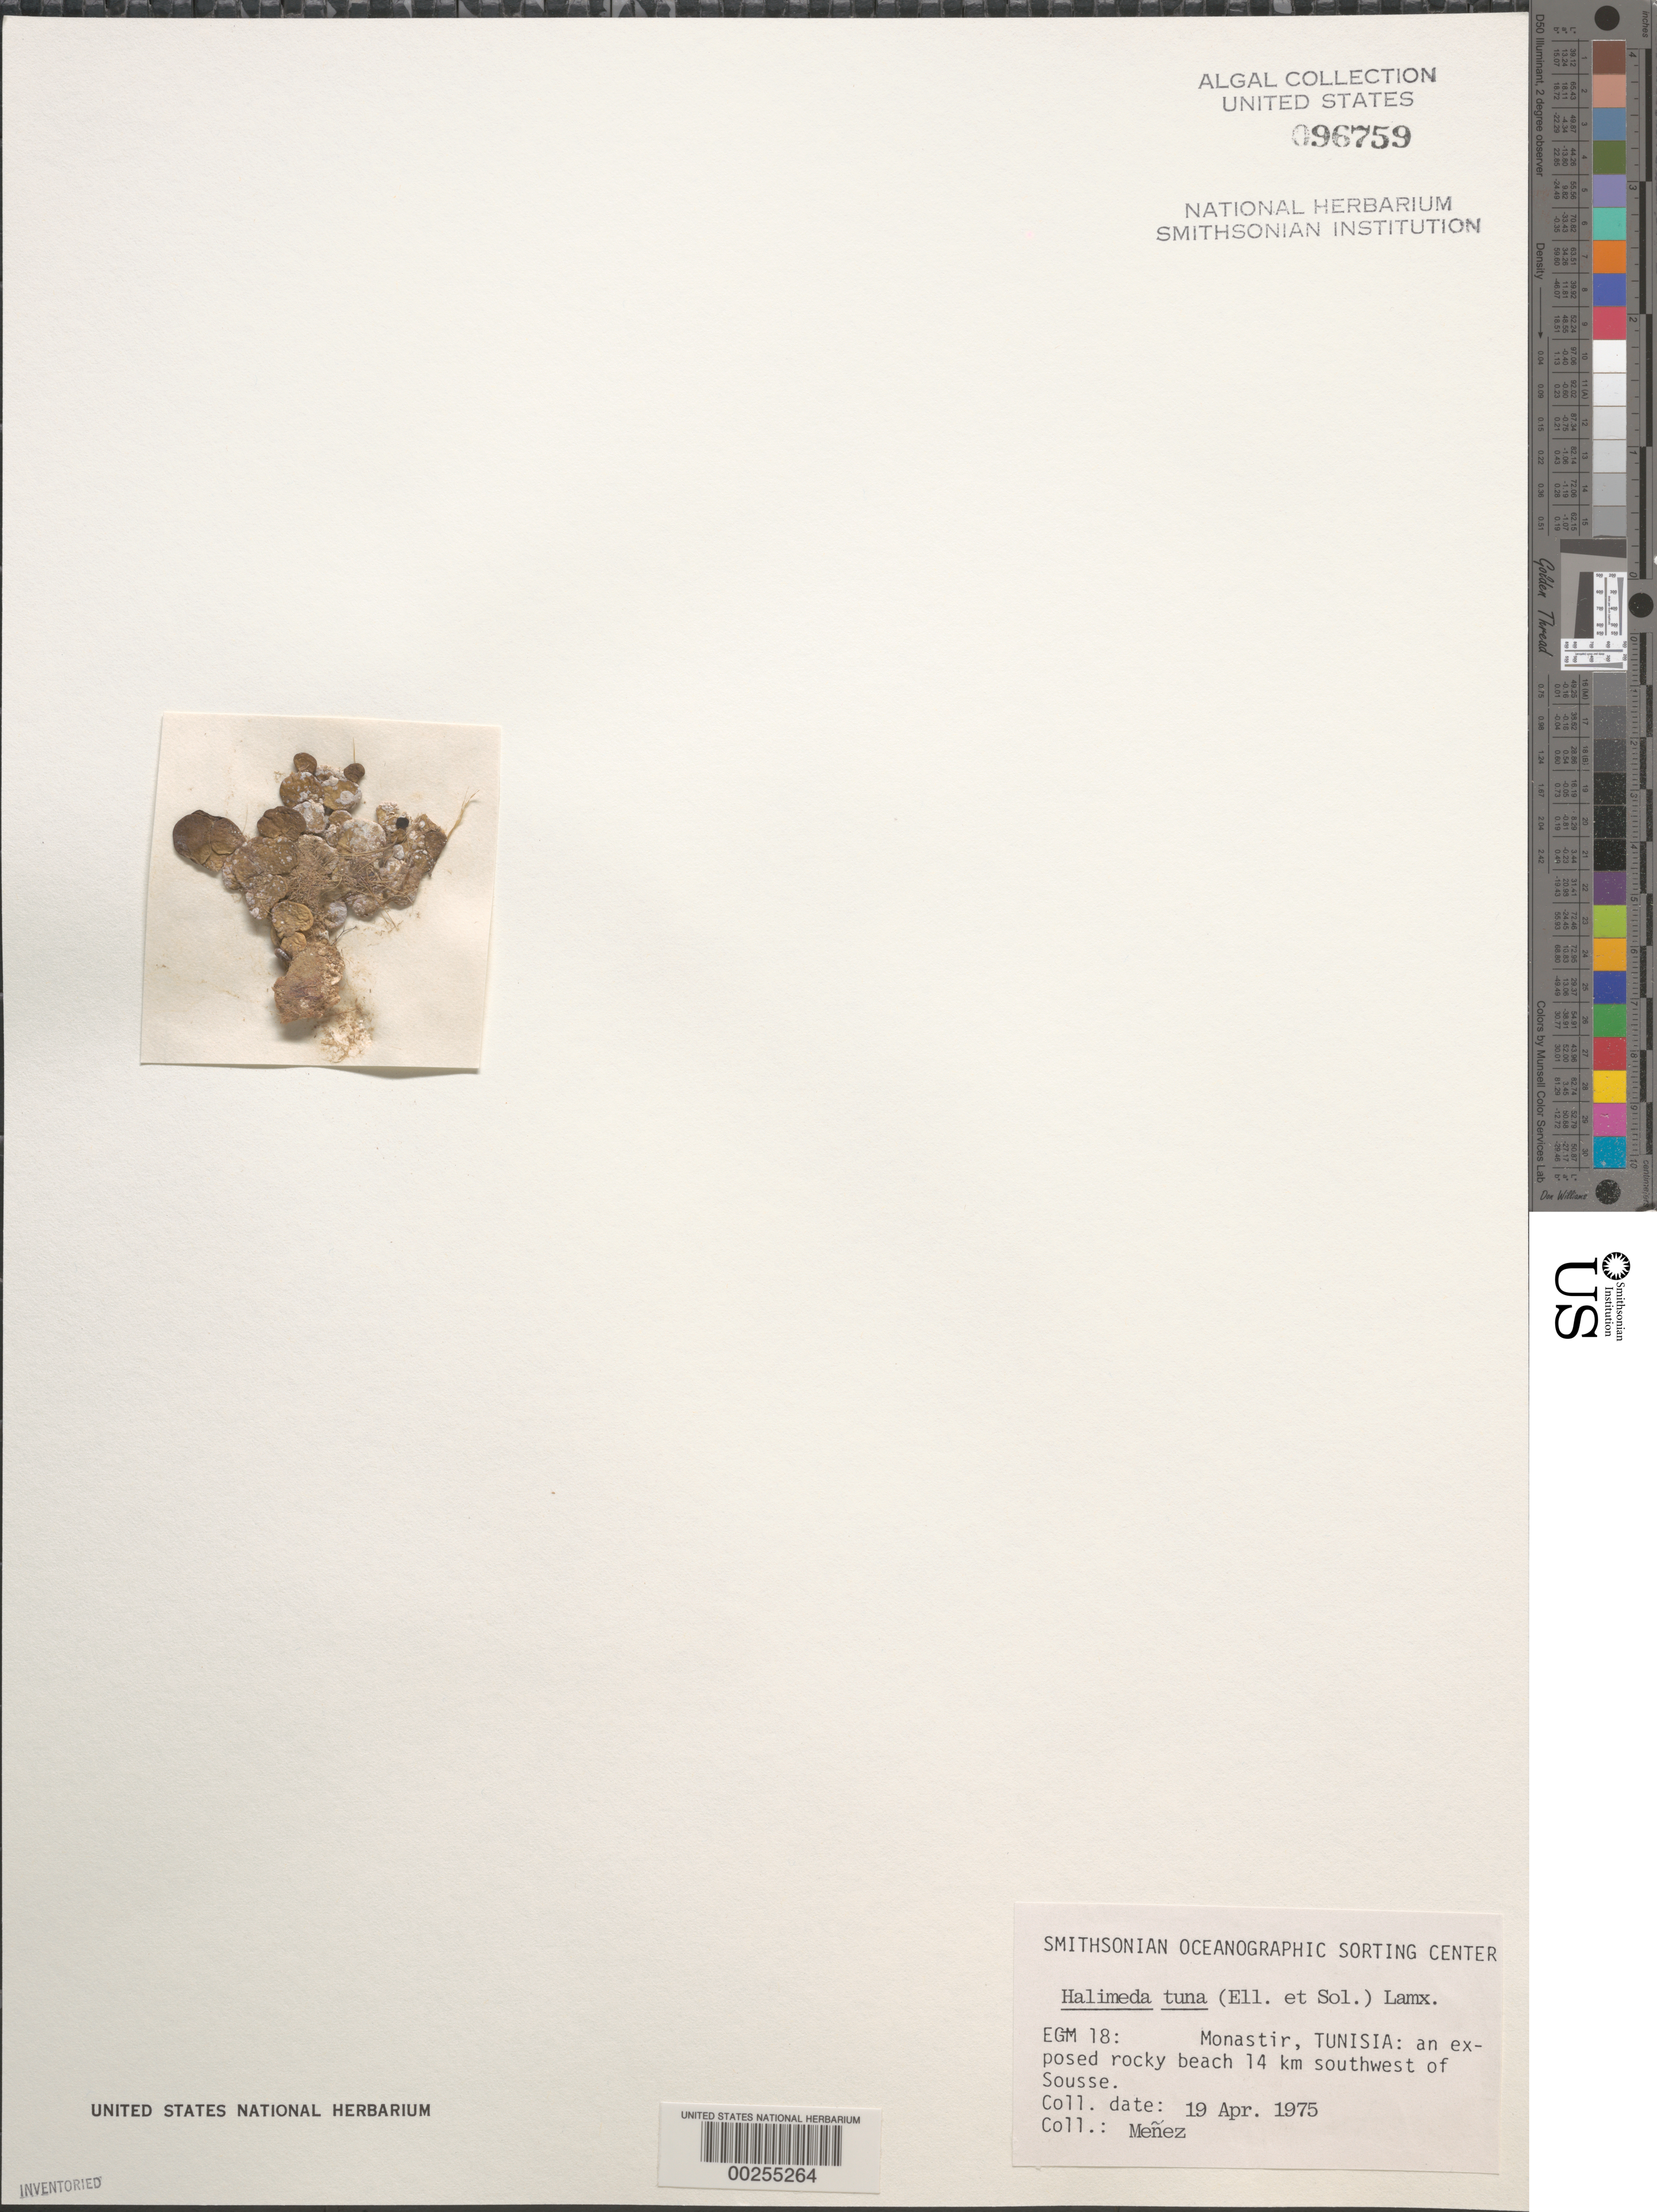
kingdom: Plantae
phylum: Chlorophyta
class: Ulvophyceae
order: Bryopsidales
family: Halimedaceae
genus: Halimeda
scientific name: Halimeda tuna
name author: (J. Ellis & Sol.) J.V.Lamouroux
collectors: Meñez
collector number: EGM 18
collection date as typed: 19 Apr 1975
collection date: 1975-04-19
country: Tunisia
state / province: Monastir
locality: Monastir, 14 km southwest of sousse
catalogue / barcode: US 96759